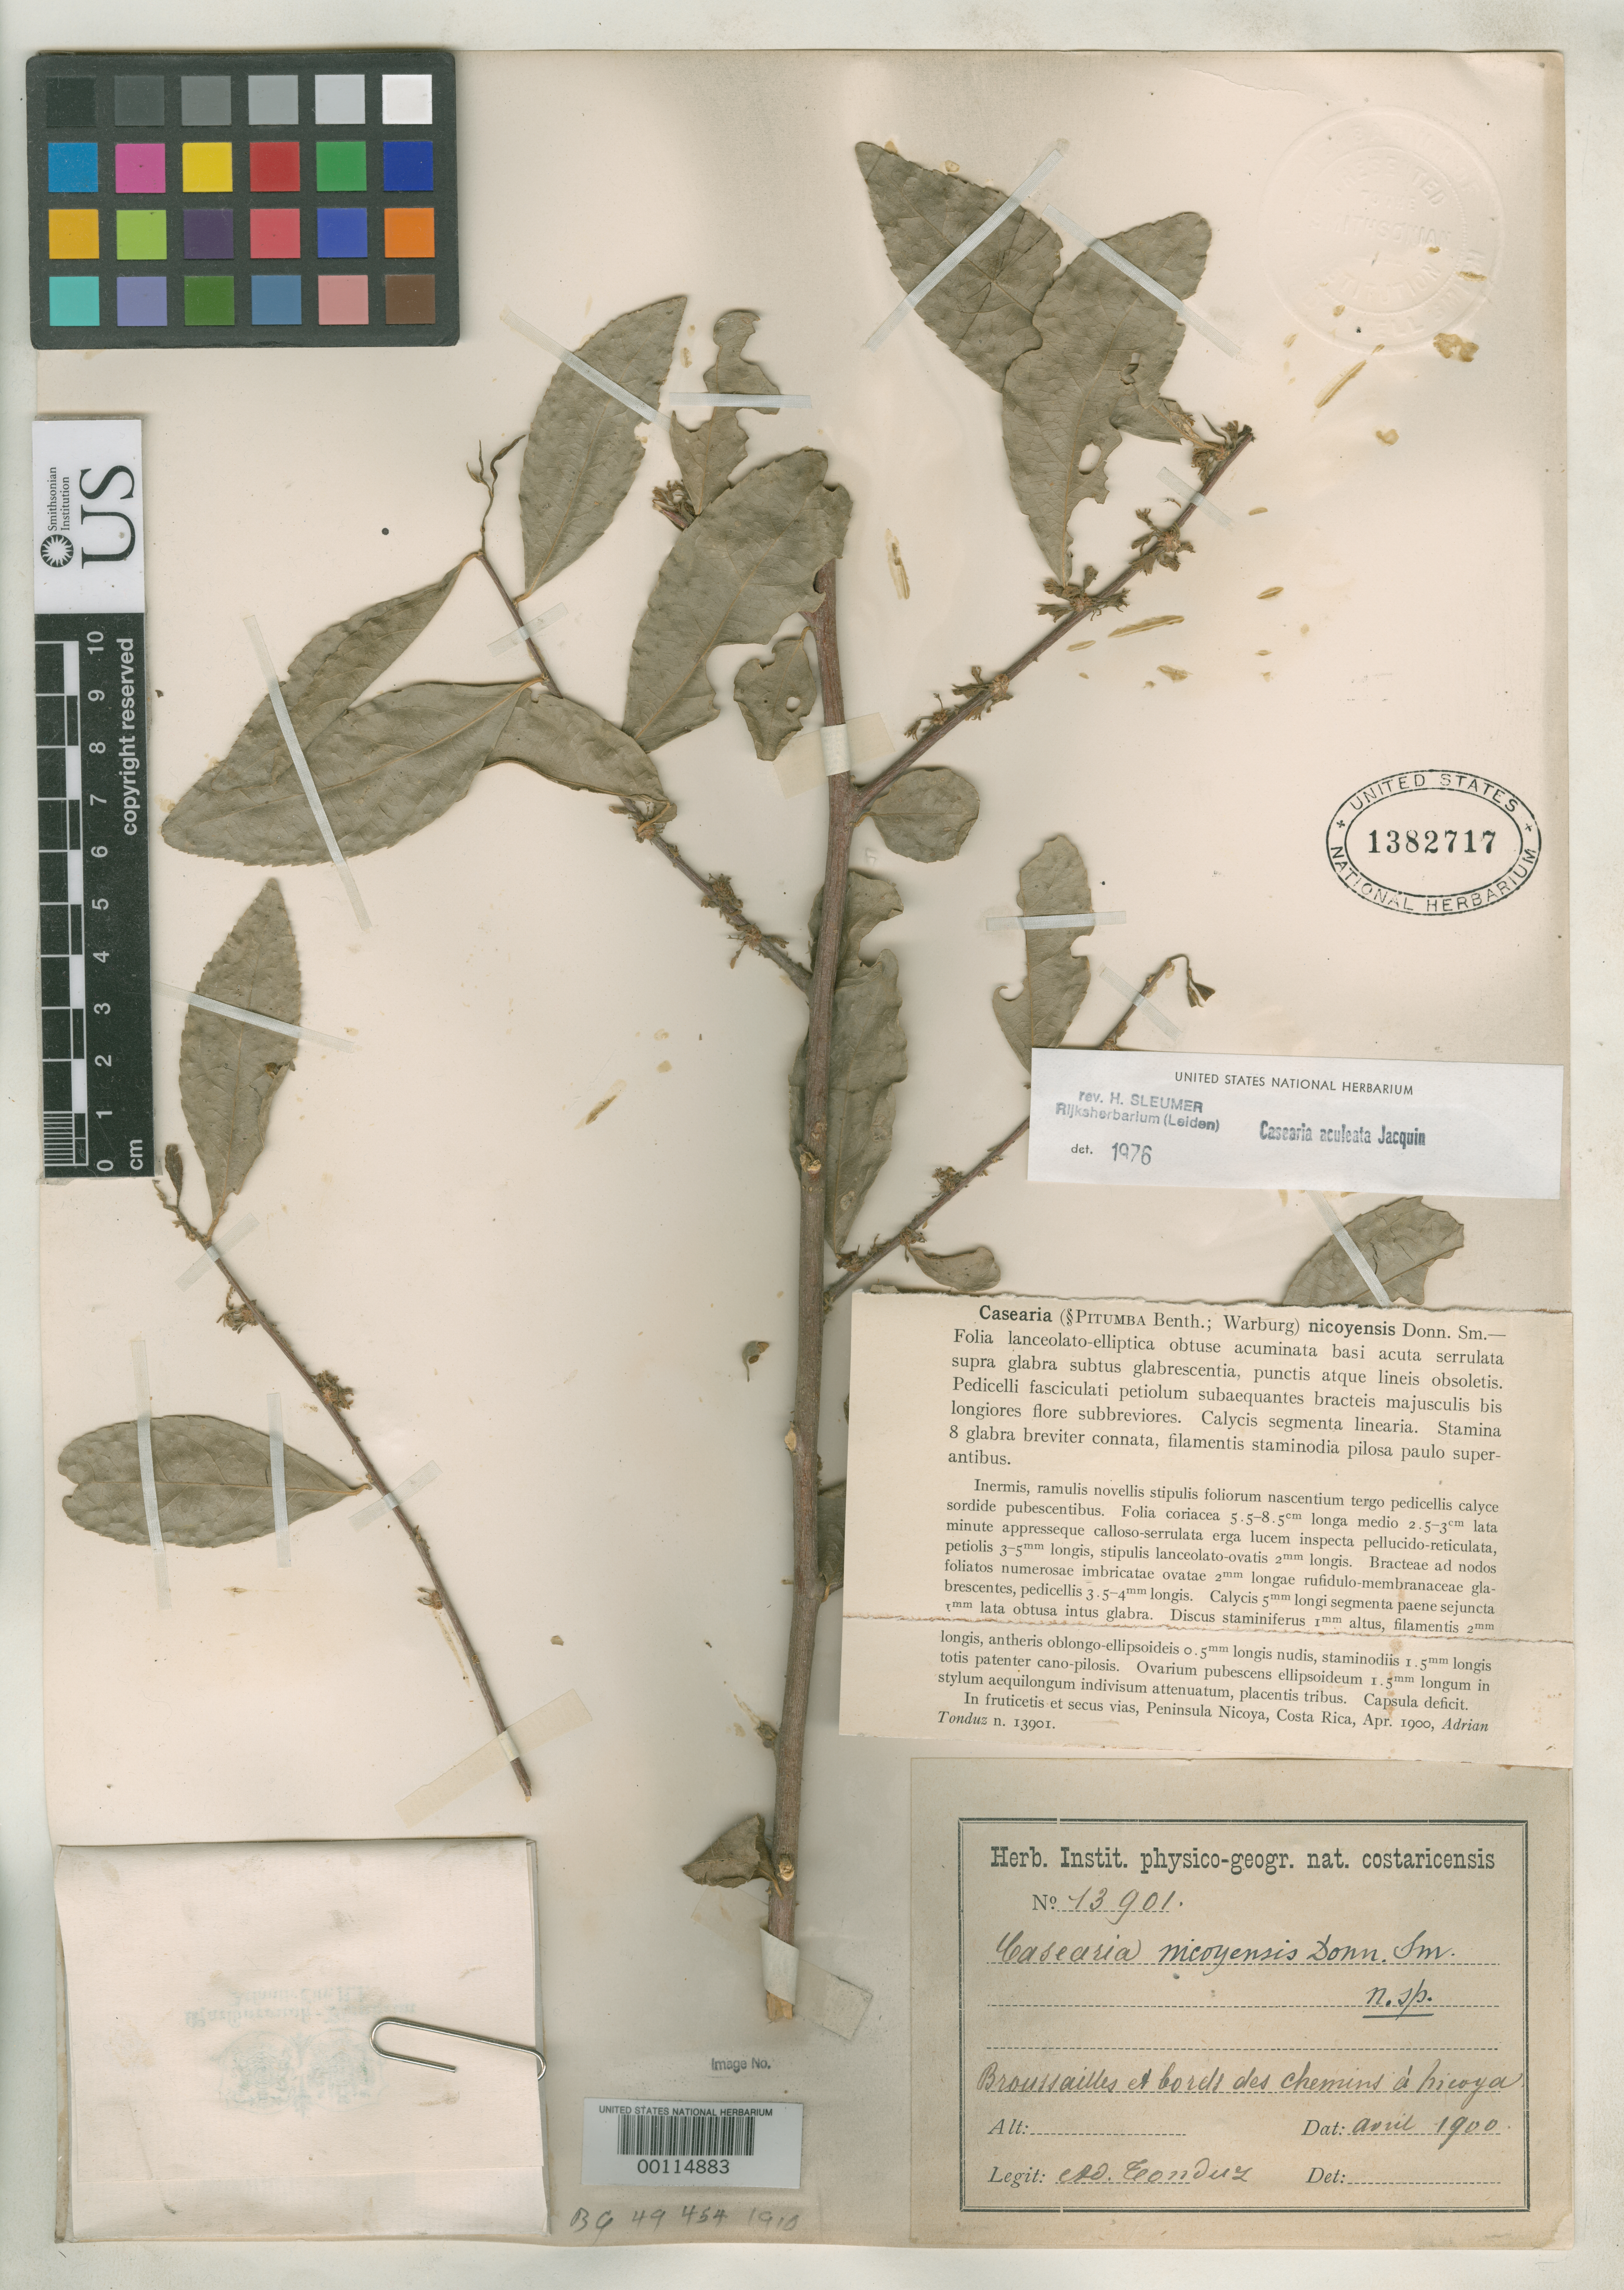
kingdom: Plantae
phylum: Tracheophyta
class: Magnoliopsida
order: Malpighiales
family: Salicaceae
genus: Casearia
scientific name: Casearia nicoyensis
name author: Donn. Sm.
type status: Holotype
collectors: A. Tonduz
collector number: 13901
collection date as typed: Apr 1900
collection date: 1900-04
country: Costa Rica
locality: Brouissailles et bords des chemins de Nicoya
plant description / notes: Specimen ex John Donnell Smith herbarium.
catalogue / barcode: US 1382717